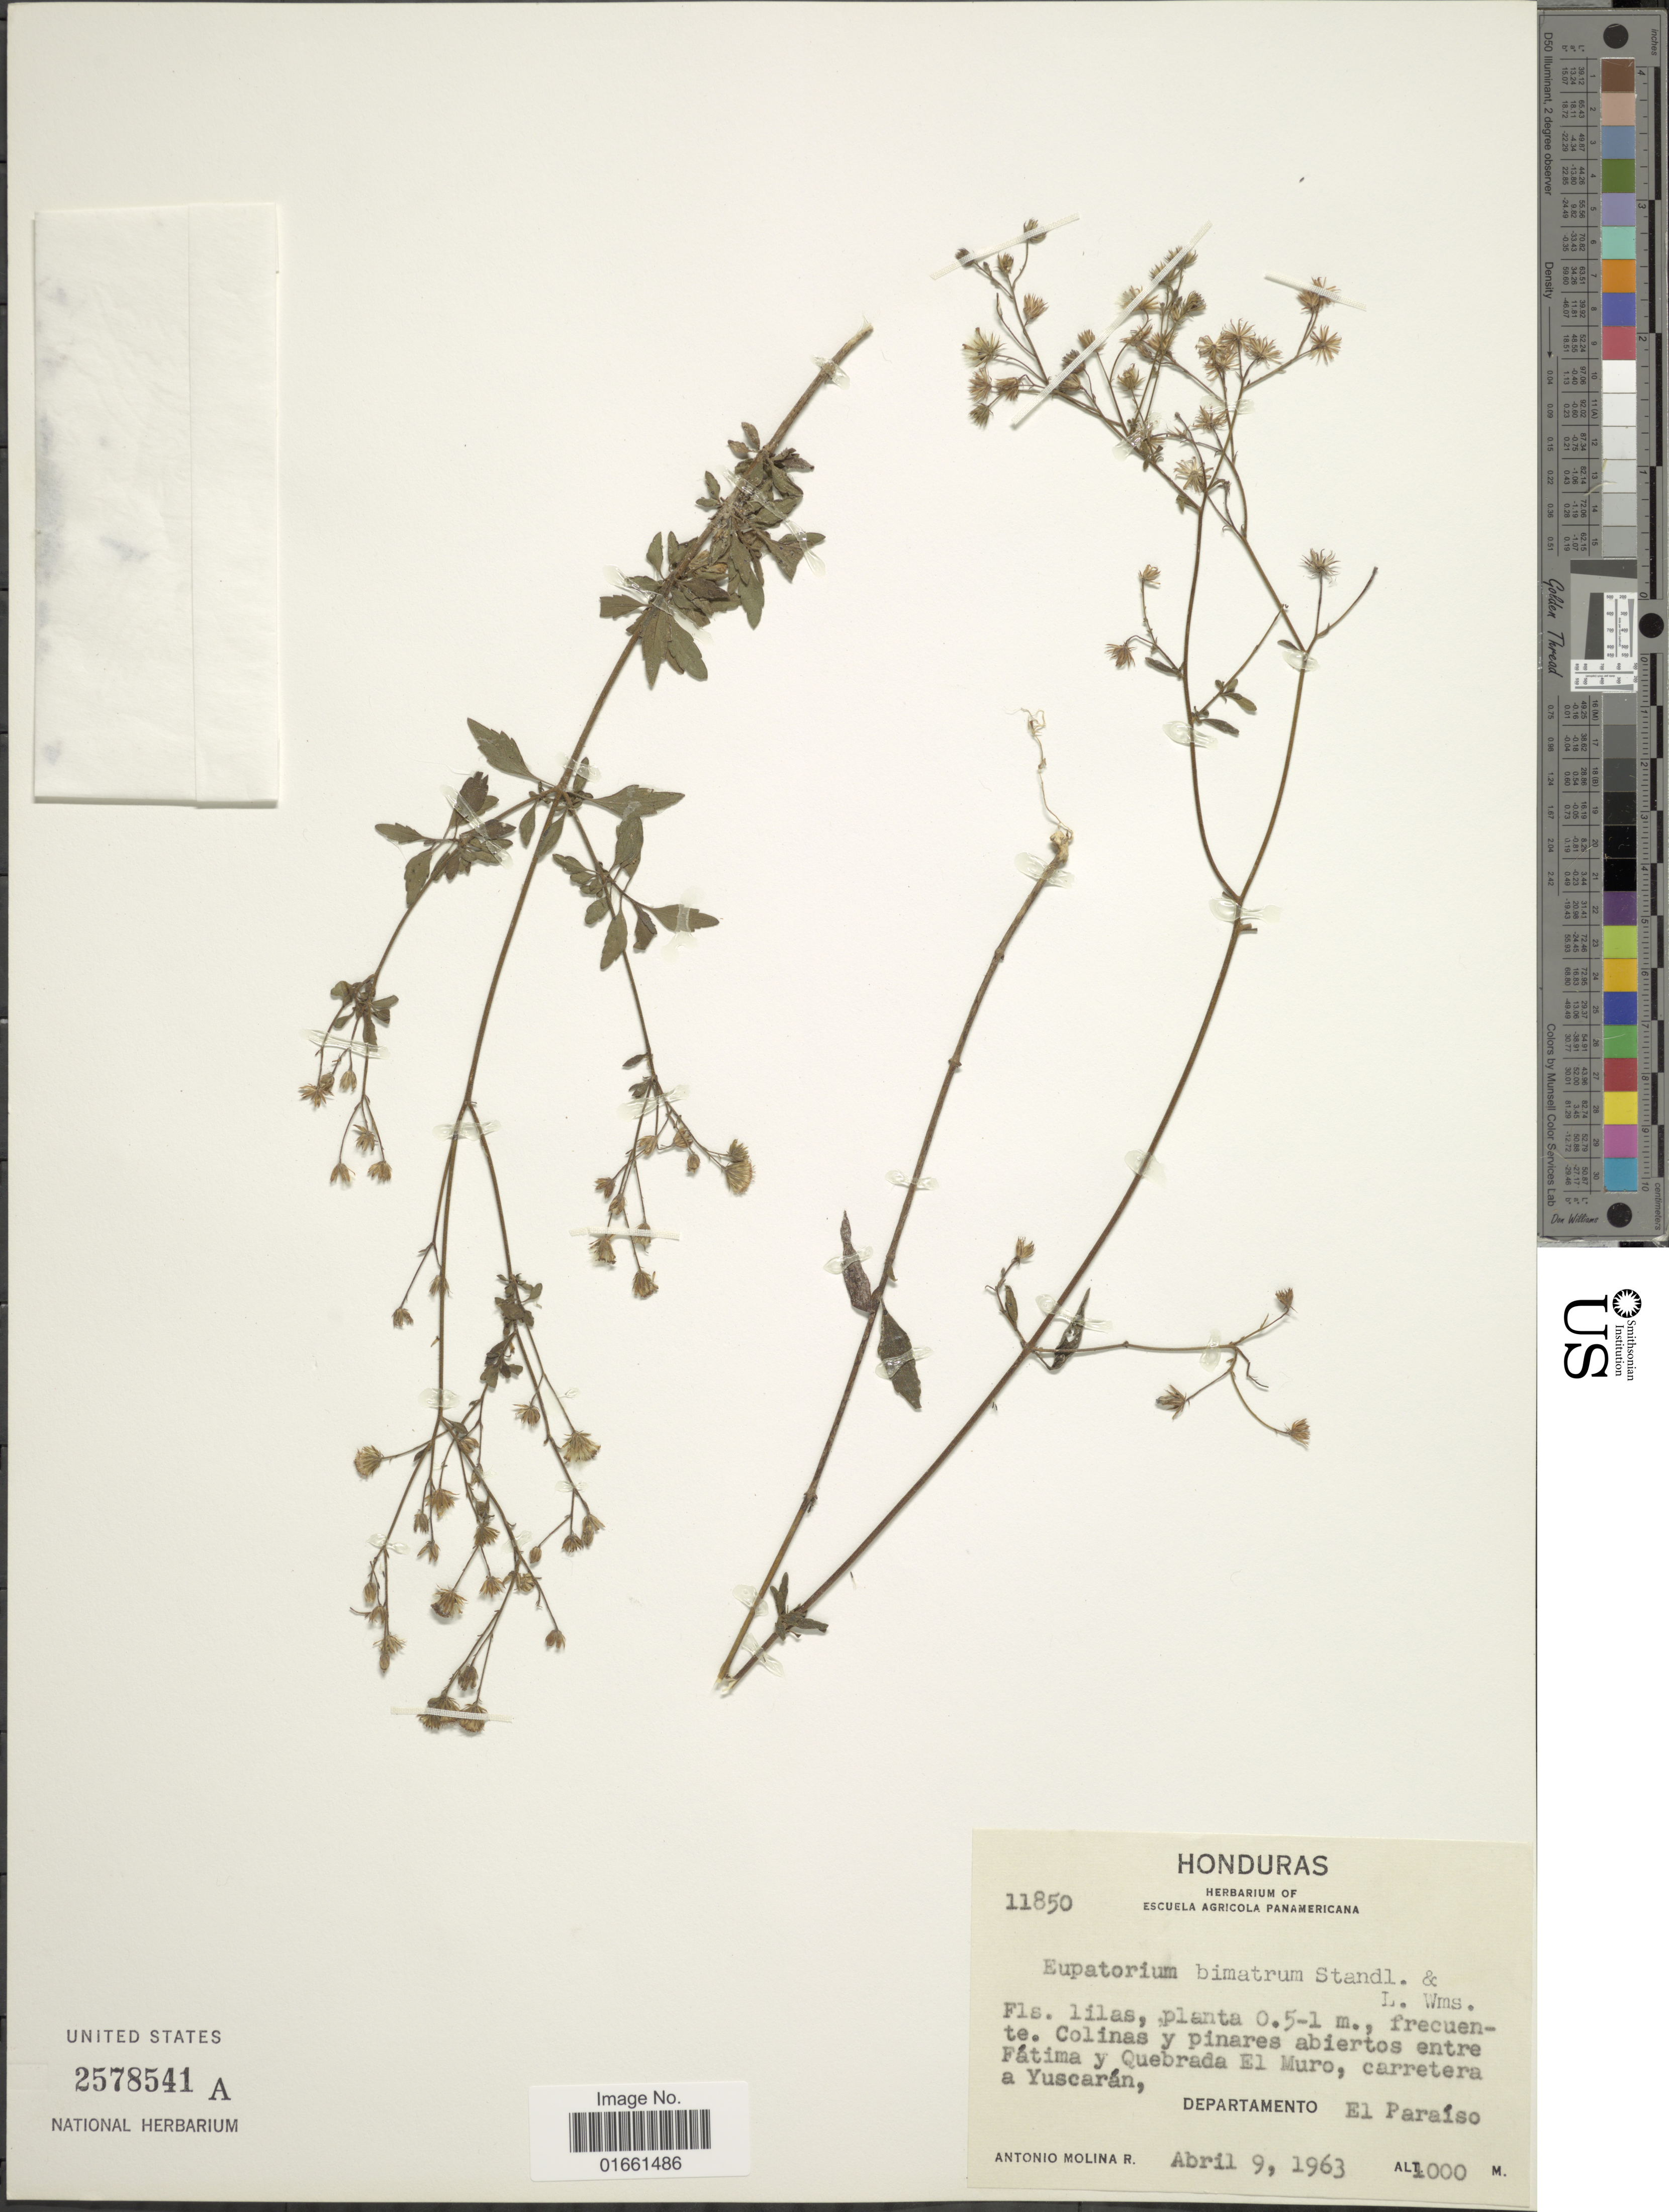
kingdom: Plantae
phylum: Tracheophyta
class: Magnoliopsida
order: Asterales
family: Asteraceae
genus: Fleischmannia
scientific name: Fleischmannia imitans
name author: (B.L. Rob.) R.M. King & H. Rob.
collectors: A. Molina R.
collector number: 11850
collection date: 1963-04-09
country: Honduras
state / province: El Paraíso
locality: Colinas y Pinares abiertos entre Fatima y Quebrada El Muro, Carretera a Yuscaran, Departemento El Paraiso.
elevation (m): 1000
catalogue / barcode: US 2578541A